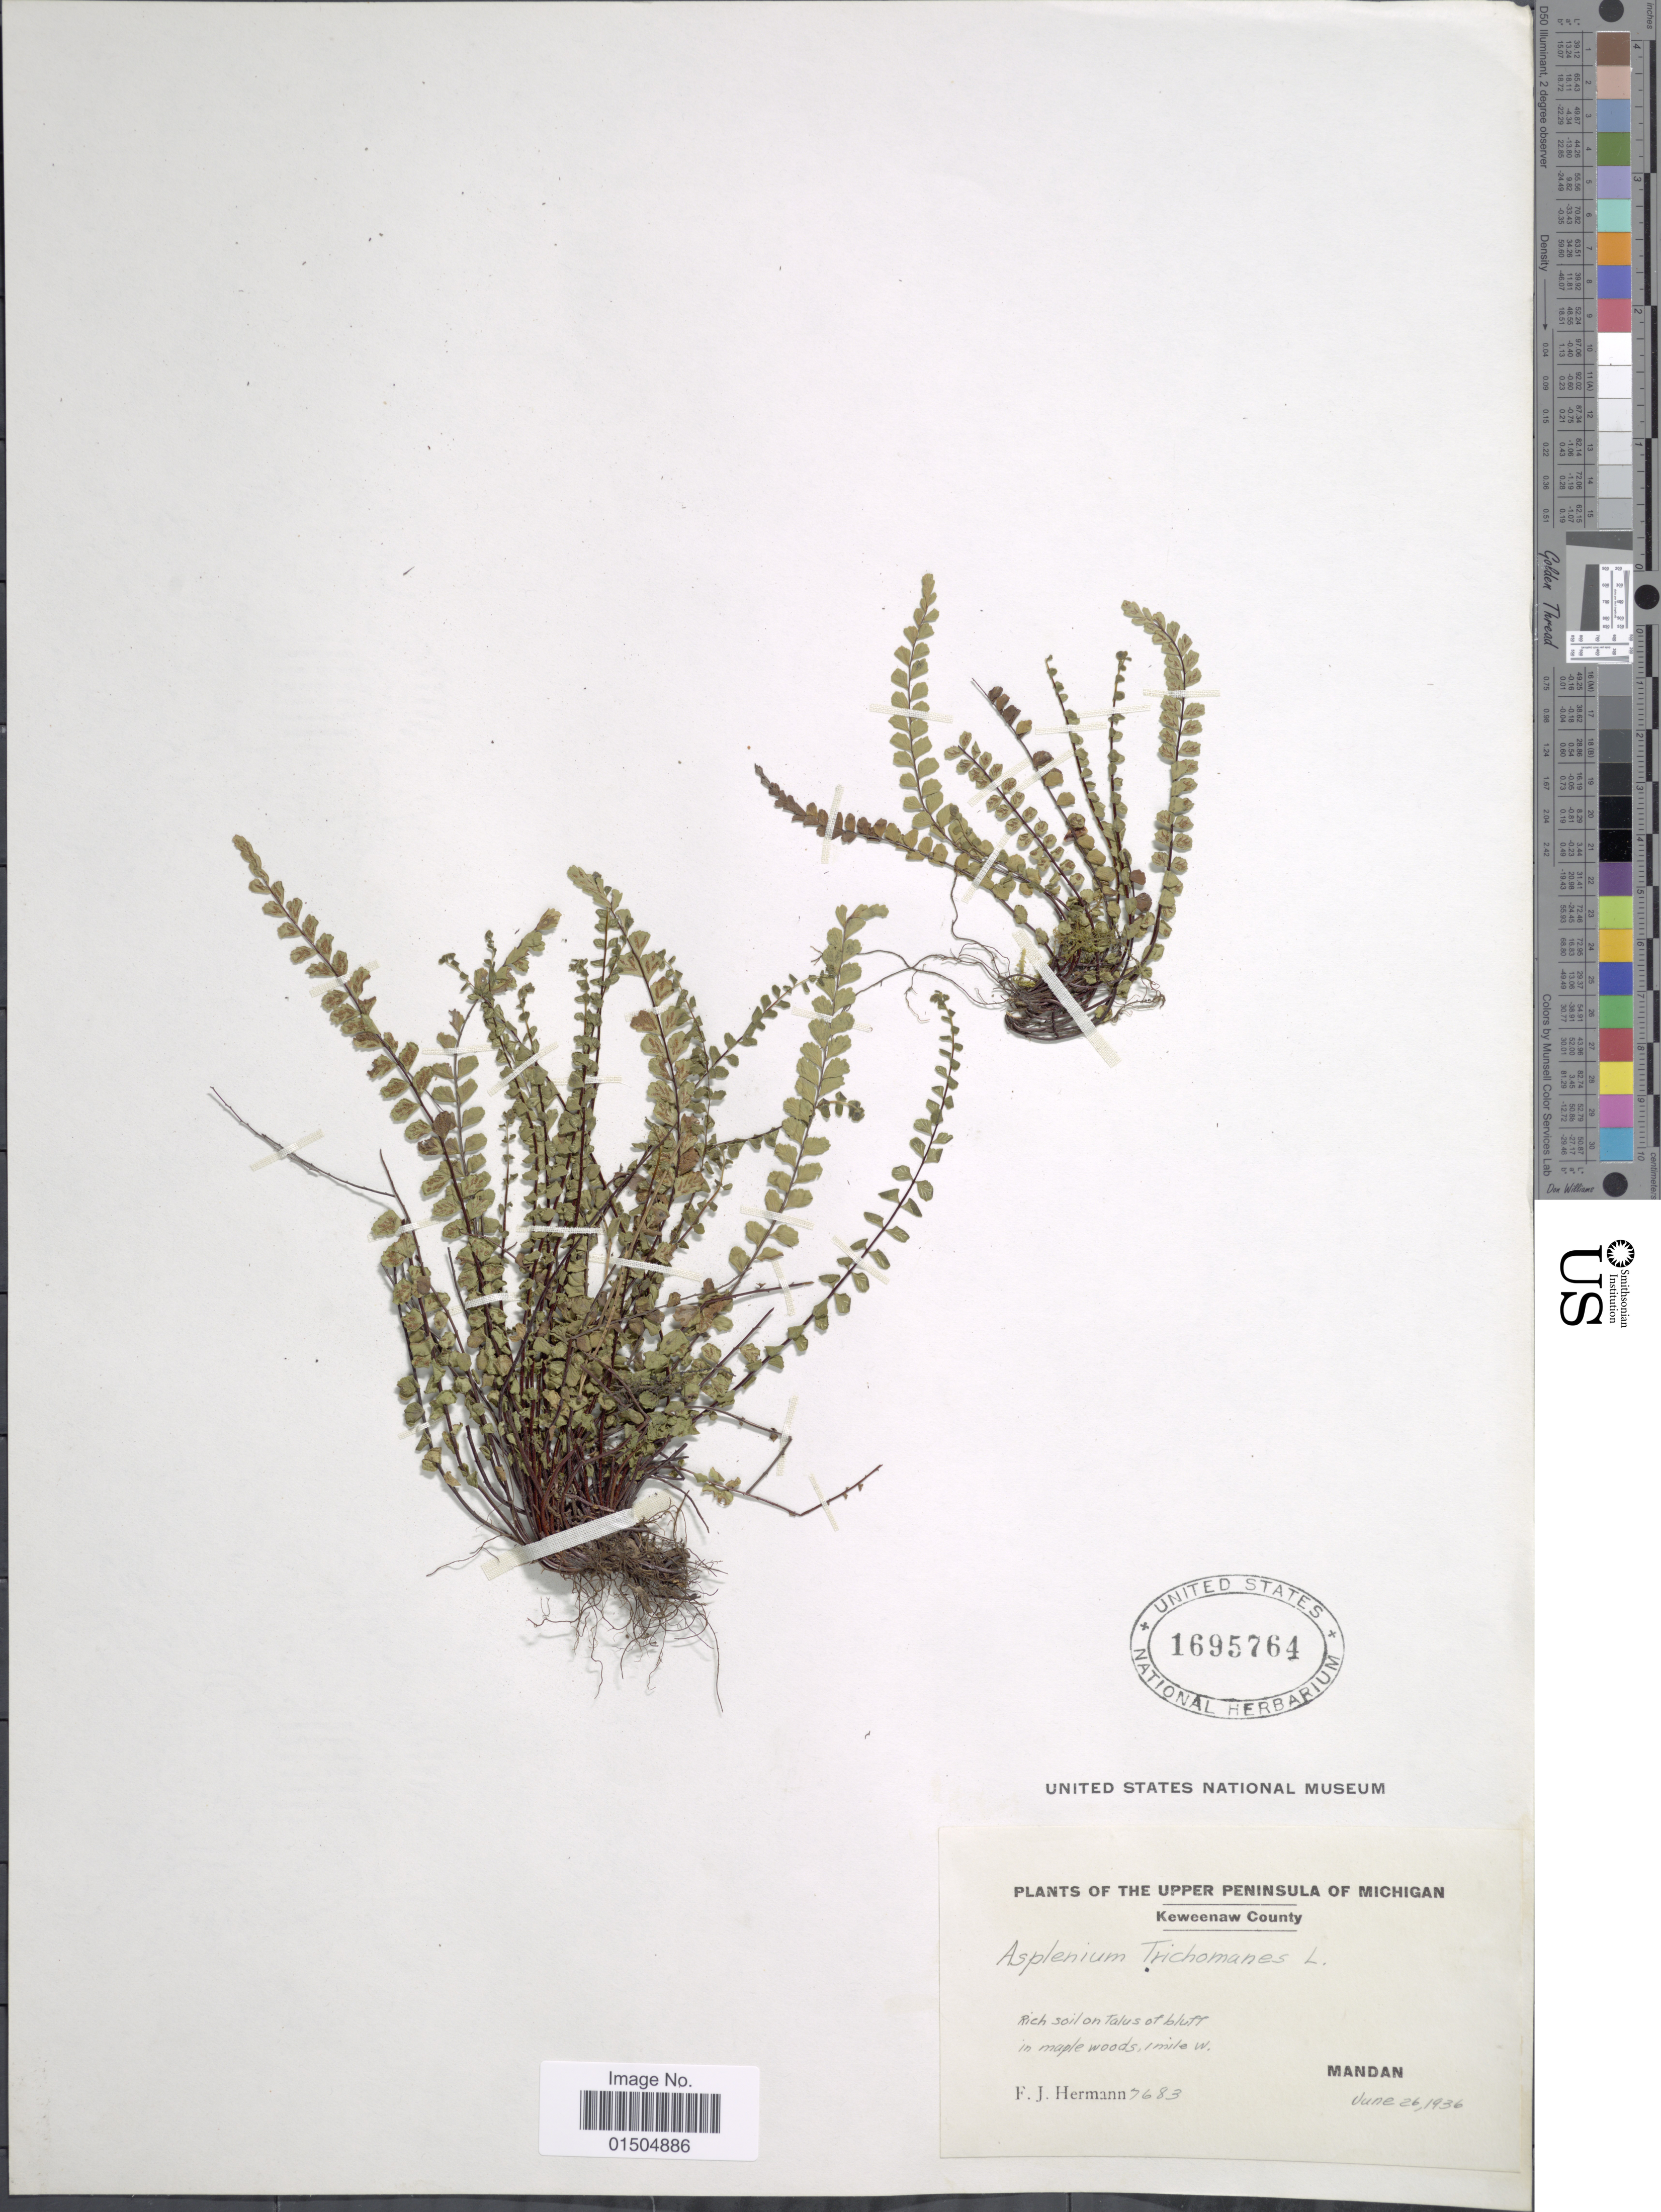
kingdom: Plantae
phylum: Tracheophyta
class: Polypodiopsida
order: Polypodiales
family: Aspleniaceae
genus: Asplenium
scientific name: Asplenium trichomanes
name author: L.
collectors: F. J. Hermann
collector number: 7683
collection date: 1936-06-26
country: United States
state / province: Michigan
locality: Upper Peninsula of Michigan. Keweenaw County. Rich soil on Talus of bluff, in maple woods, 1 mile W. Mandan.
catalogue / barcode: US 1695764